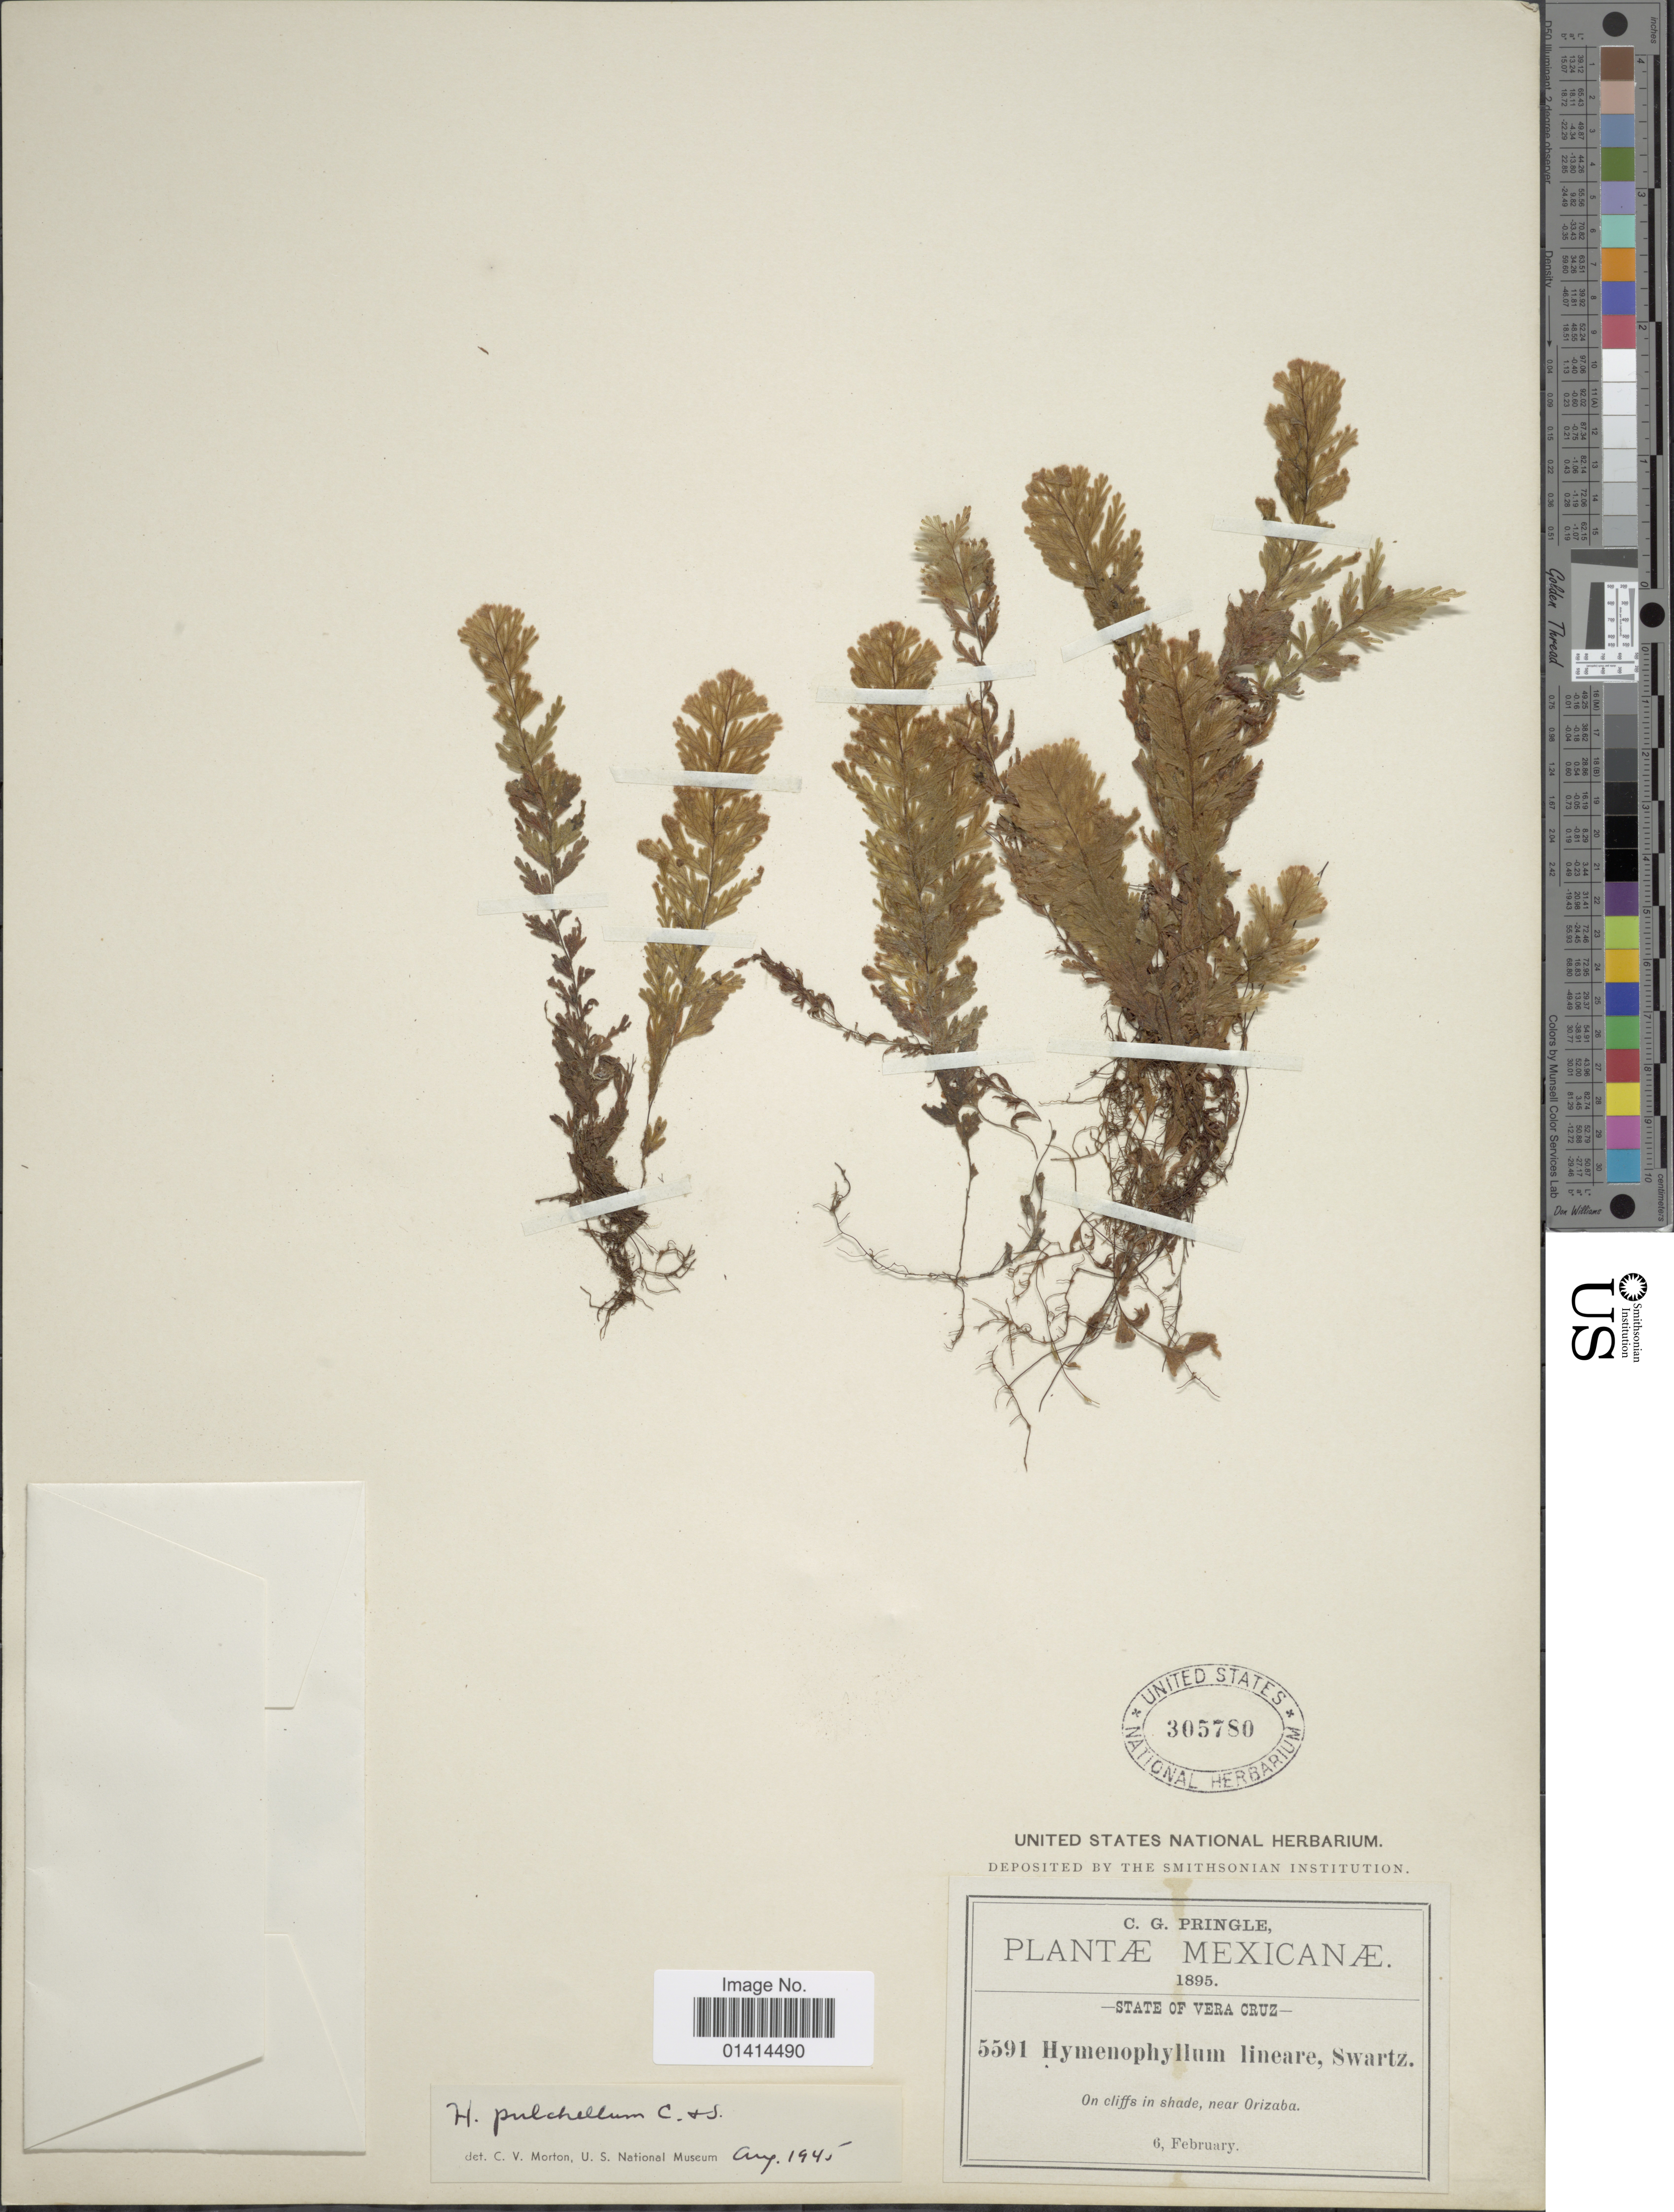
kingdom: Plantae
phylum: Tracheophyta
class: Polypodiopsida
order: Hymenophyllales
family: Hymenophyllaceae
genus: Hymenophyllum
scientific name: Hymenophyllum pulchellum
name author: Schltdl. & Cham.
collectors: C. G. Pringle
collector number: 5591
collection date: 1895-02-06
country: Mexico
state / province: Veracruz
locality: On cliffs in shade, near Orizaba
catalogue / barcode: US 305780